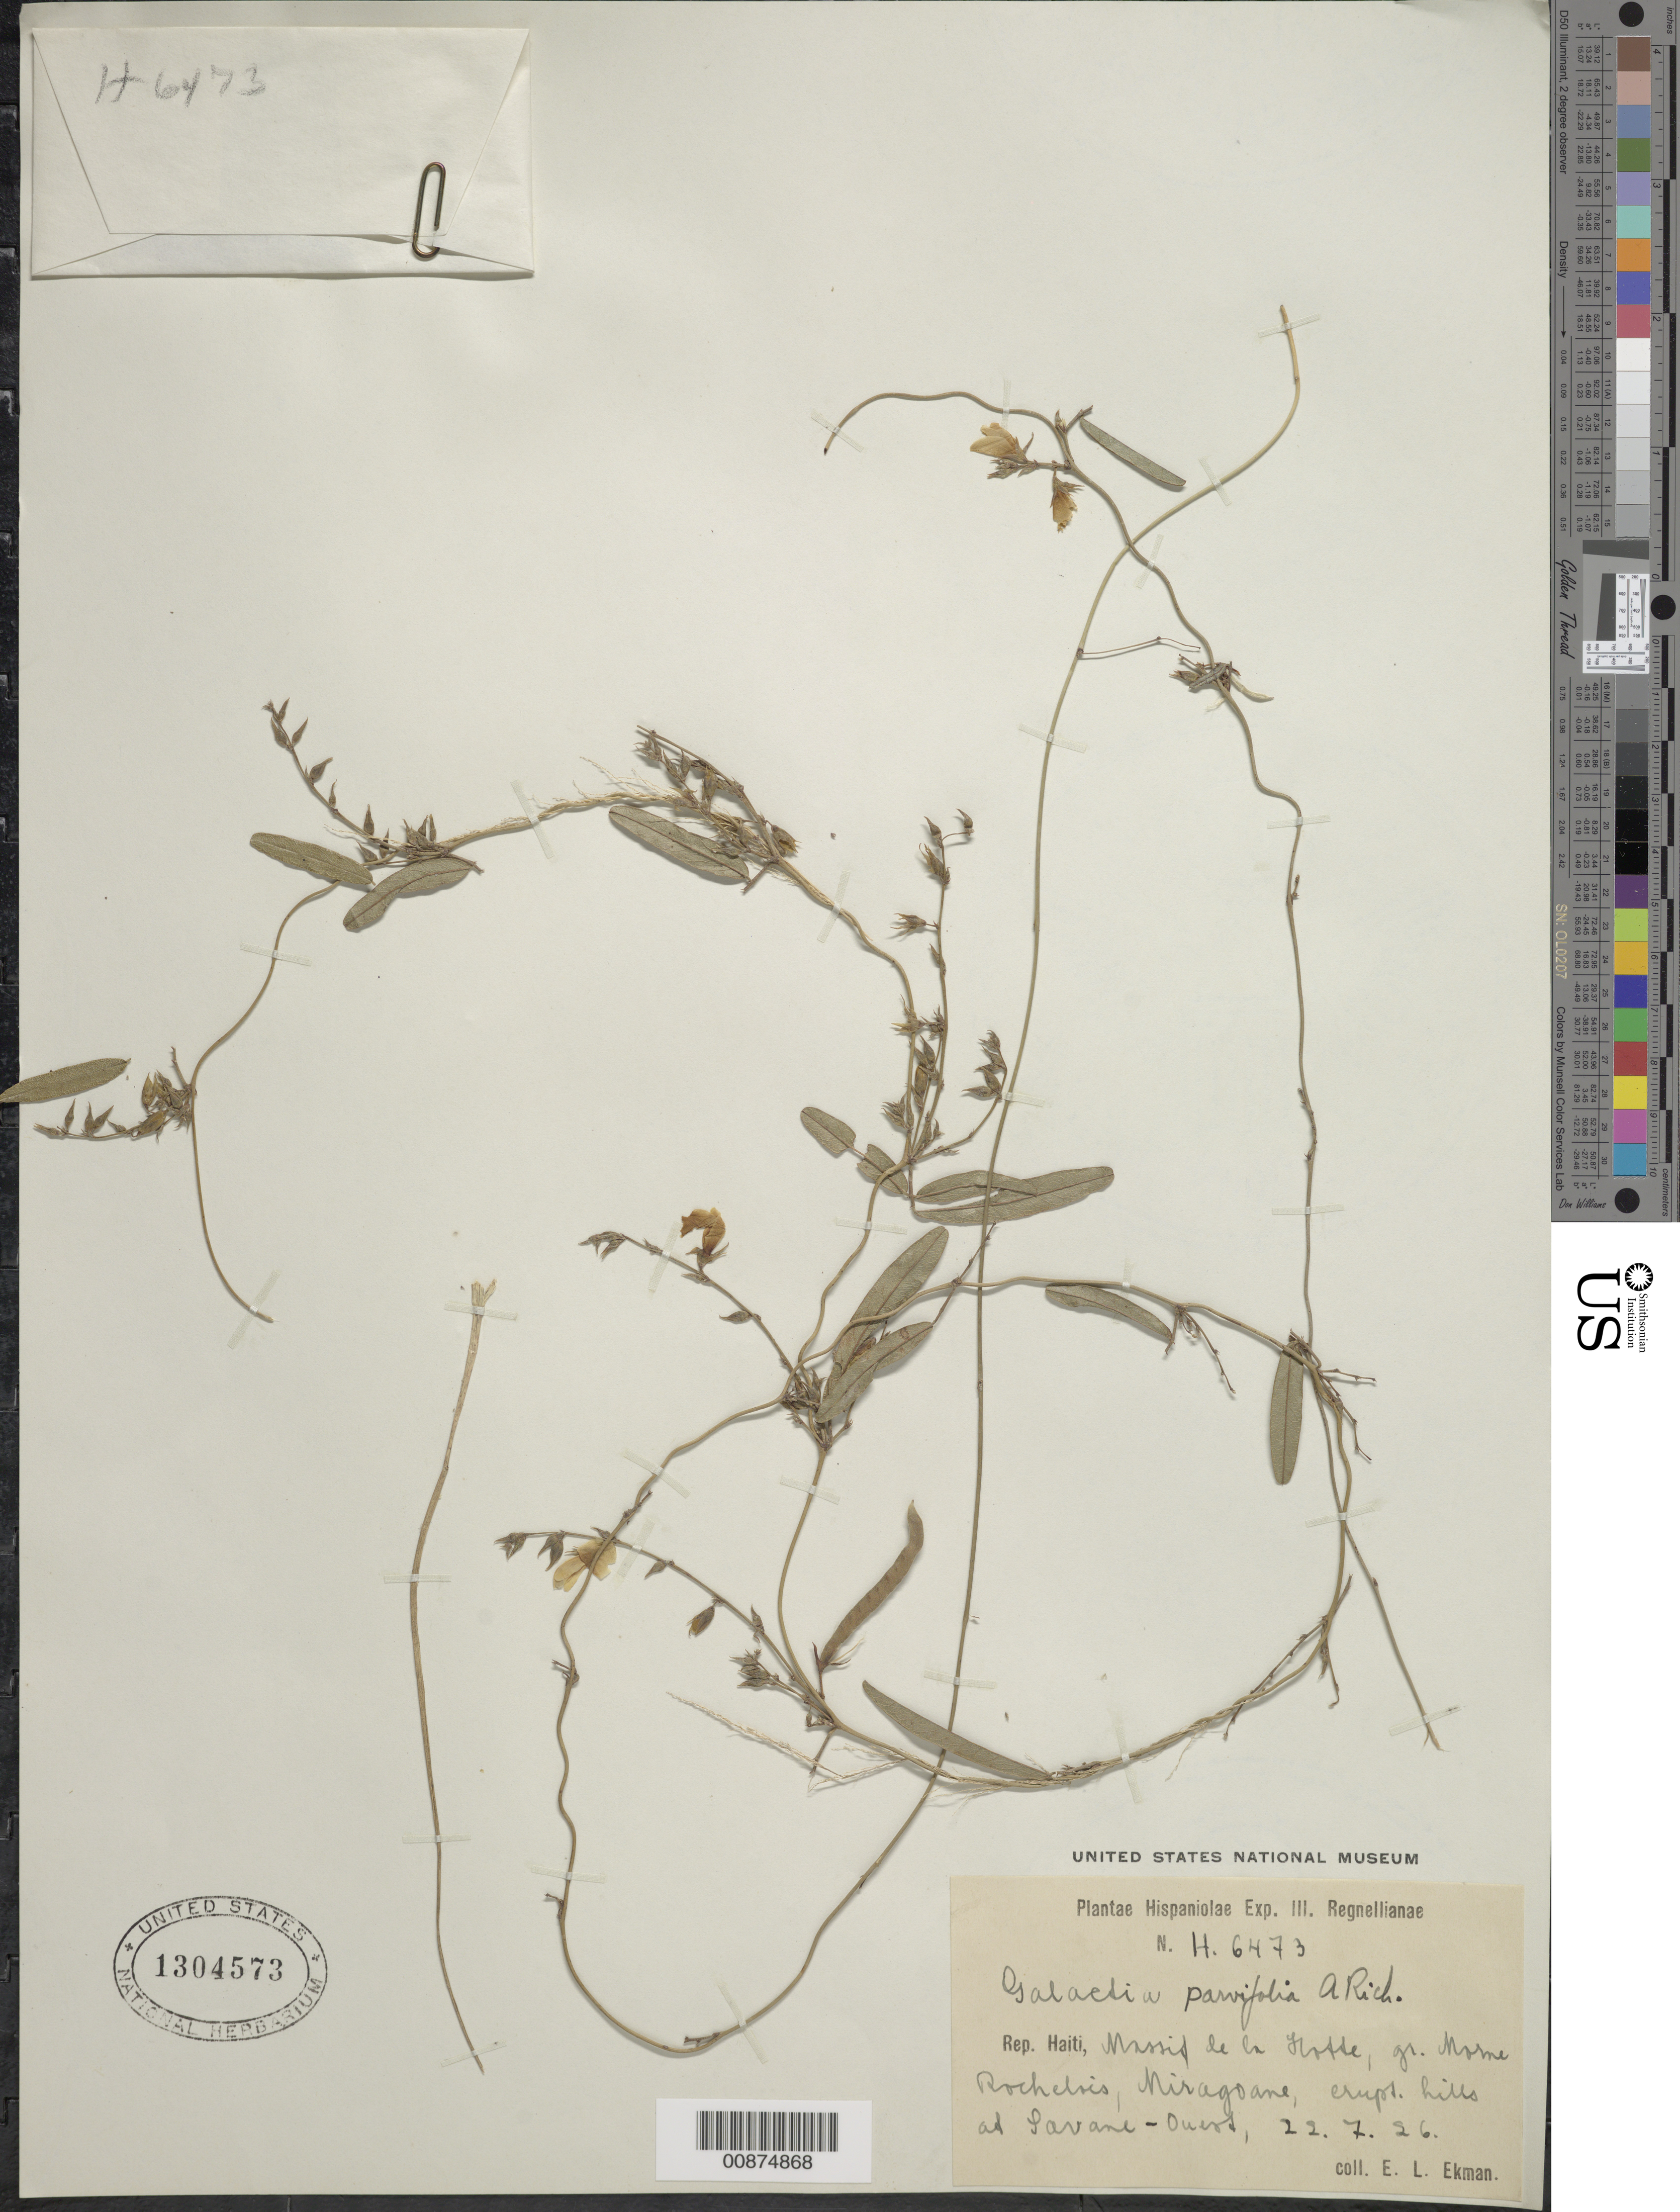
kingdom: Plantae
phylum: Tracheophyta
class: Magnoliopsida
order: Fabales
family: Fabaceae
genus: Galactia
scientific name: Galactia parvifolia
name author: A. Rich.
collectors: E. L. Ekman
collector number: H 6473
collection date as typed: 22 Jul 1926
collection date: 1926-07-22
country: Haiti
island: Hispaniola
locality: Massif de la Hotte, gr. Morne Rochelois, Miragoane, at Savane-Ouest.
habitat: Eruptive hills.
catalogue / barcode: US 1304573